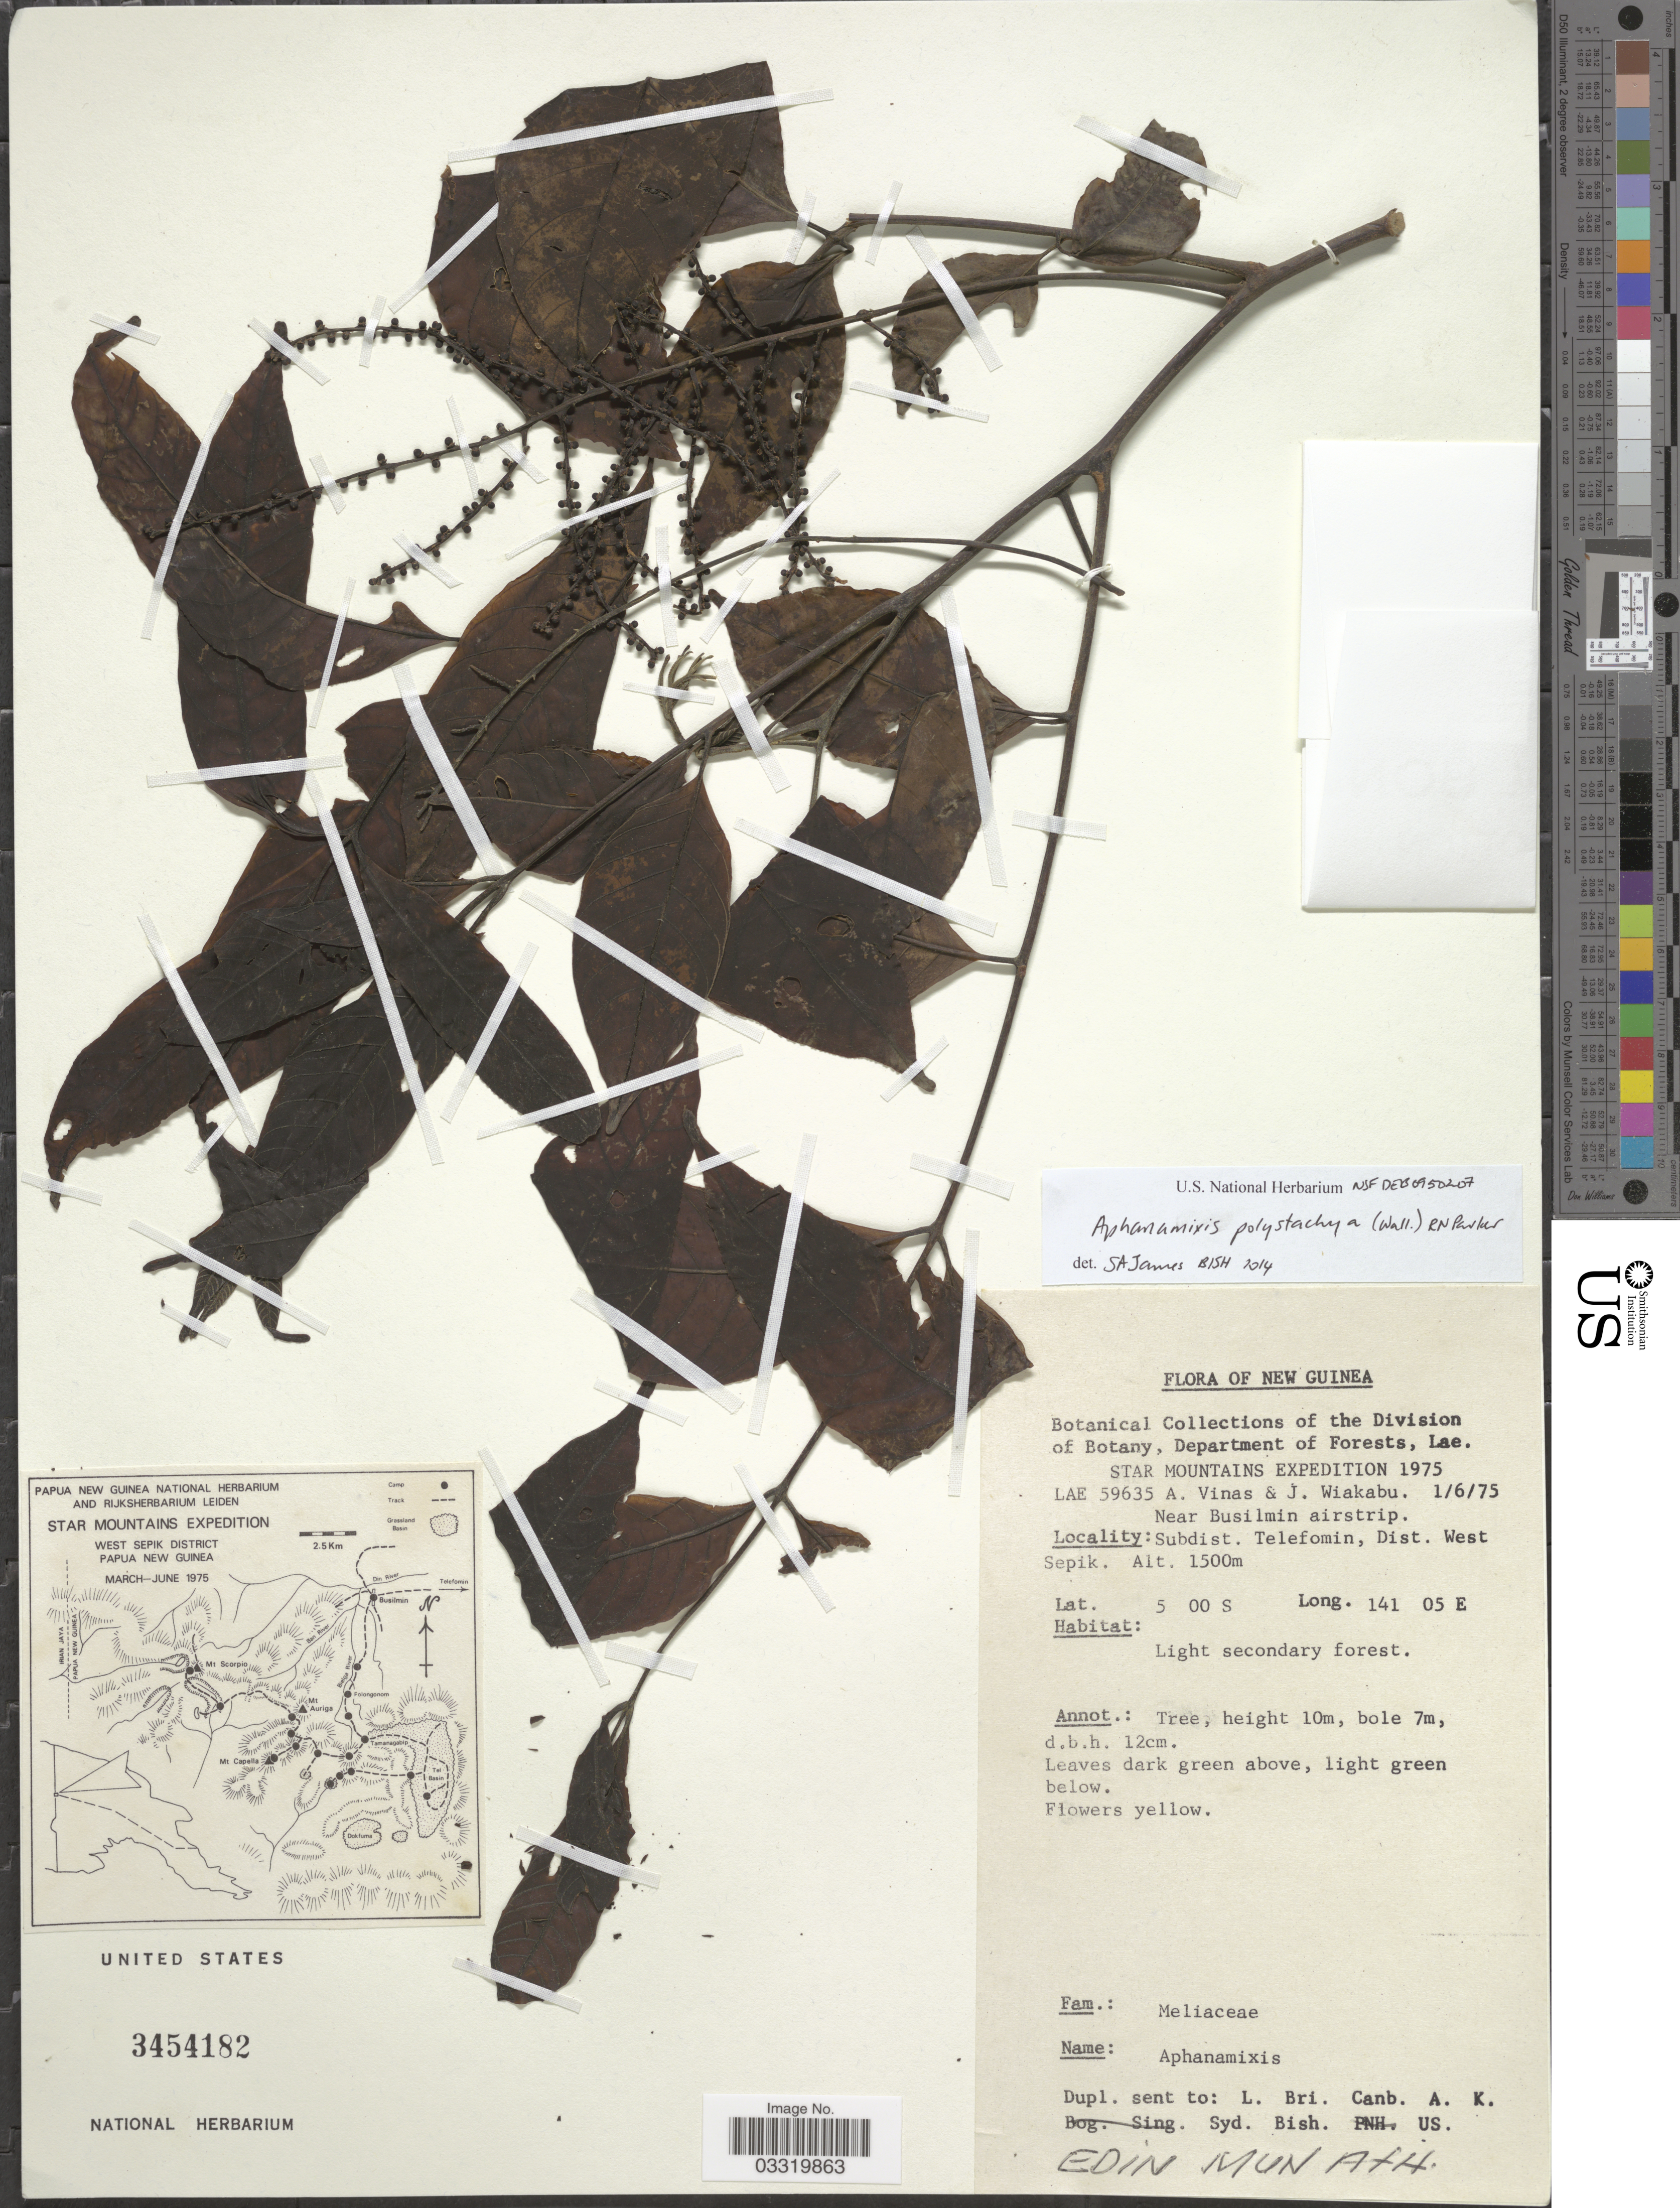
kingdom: Plantae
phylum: Tracheophyta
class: Magnoliopsida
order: Sapindales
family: Meliaceae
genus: Aphanamixis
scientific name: Aphanamixis polystachya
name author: (Wall.) R. Parker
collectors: A. Vinas & J. Wiakabu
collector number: LAE59635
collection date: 1975-06-01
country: Papua New Guinea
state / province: Sandaun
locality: New Guinea, Star Mountains, Near Busilmin airstrip, Subdist. Telefomin, Dist. West Sepik.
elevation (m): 1500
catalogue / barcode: US 3454182